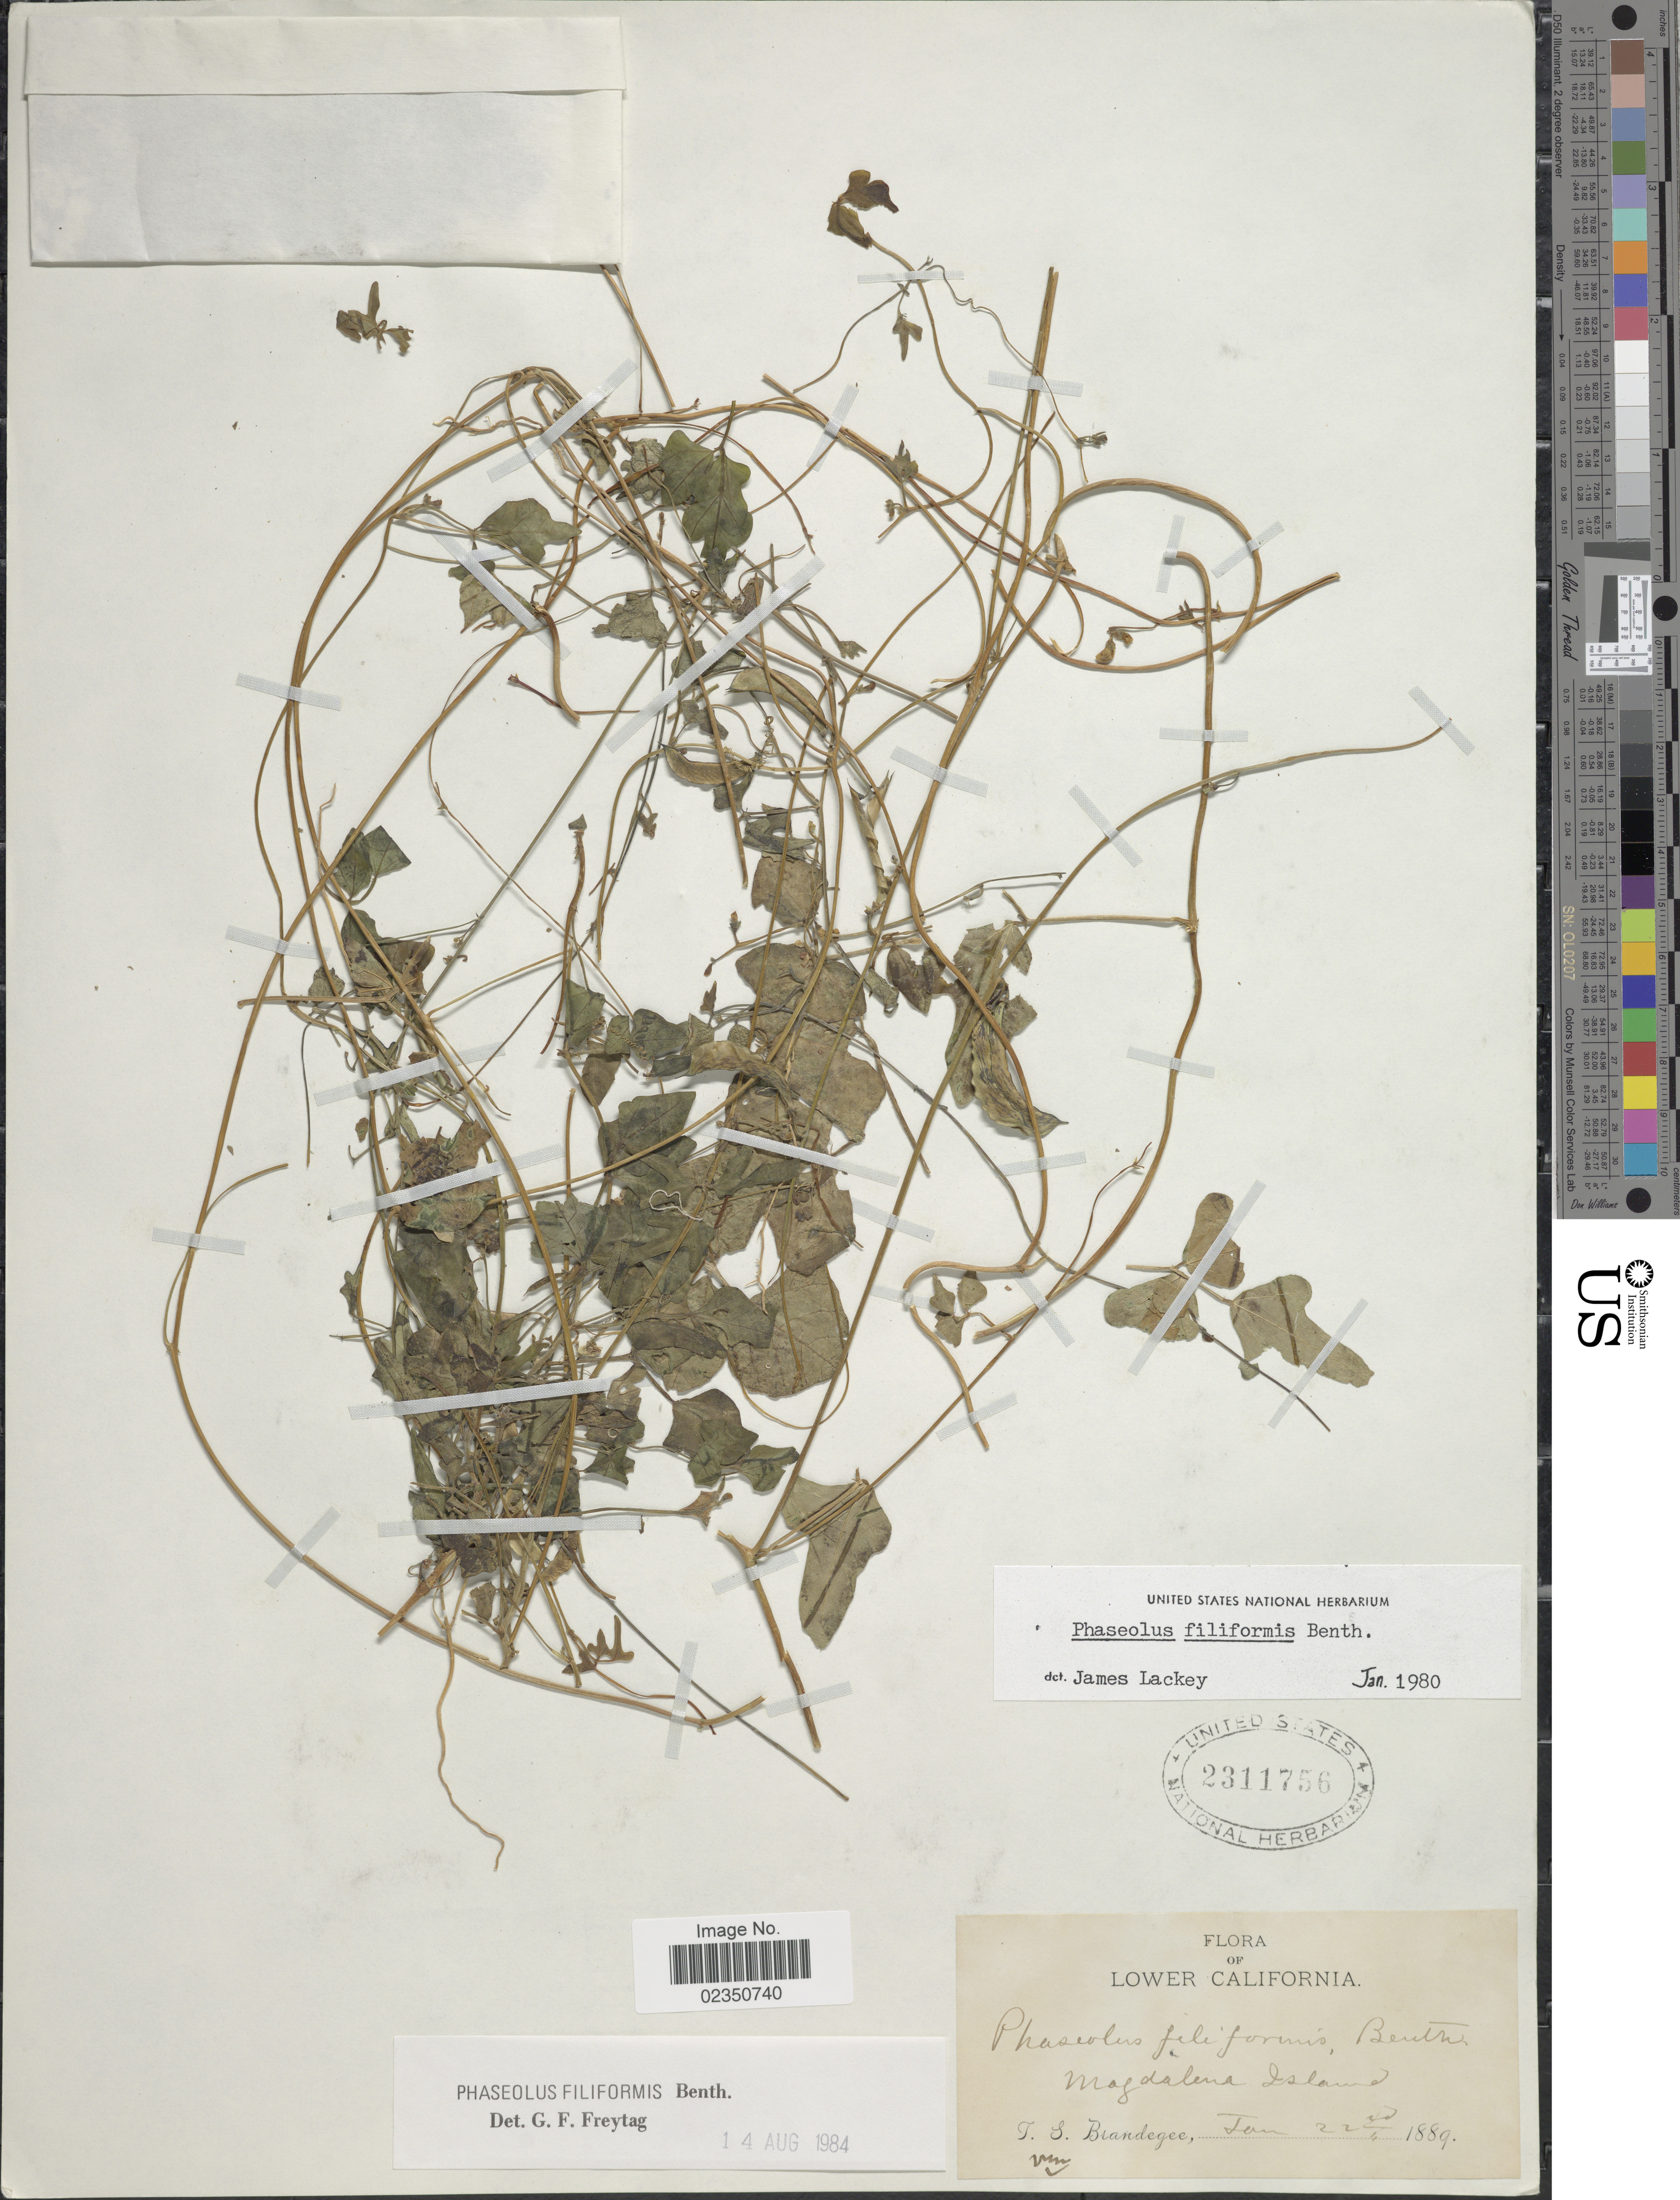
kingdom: Plantae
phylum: Tracheophyta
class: Magnoliopsida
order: Fabales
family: Fabaceae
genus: Phaseolus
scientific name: Phaseolus filiformis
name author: Benth.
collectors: T. S. Brandegee (herbarium)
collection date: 1889-01-22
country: Mexico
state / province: Baja California Sur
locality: Lower California, Magdalena Island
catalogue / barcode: US 2311756